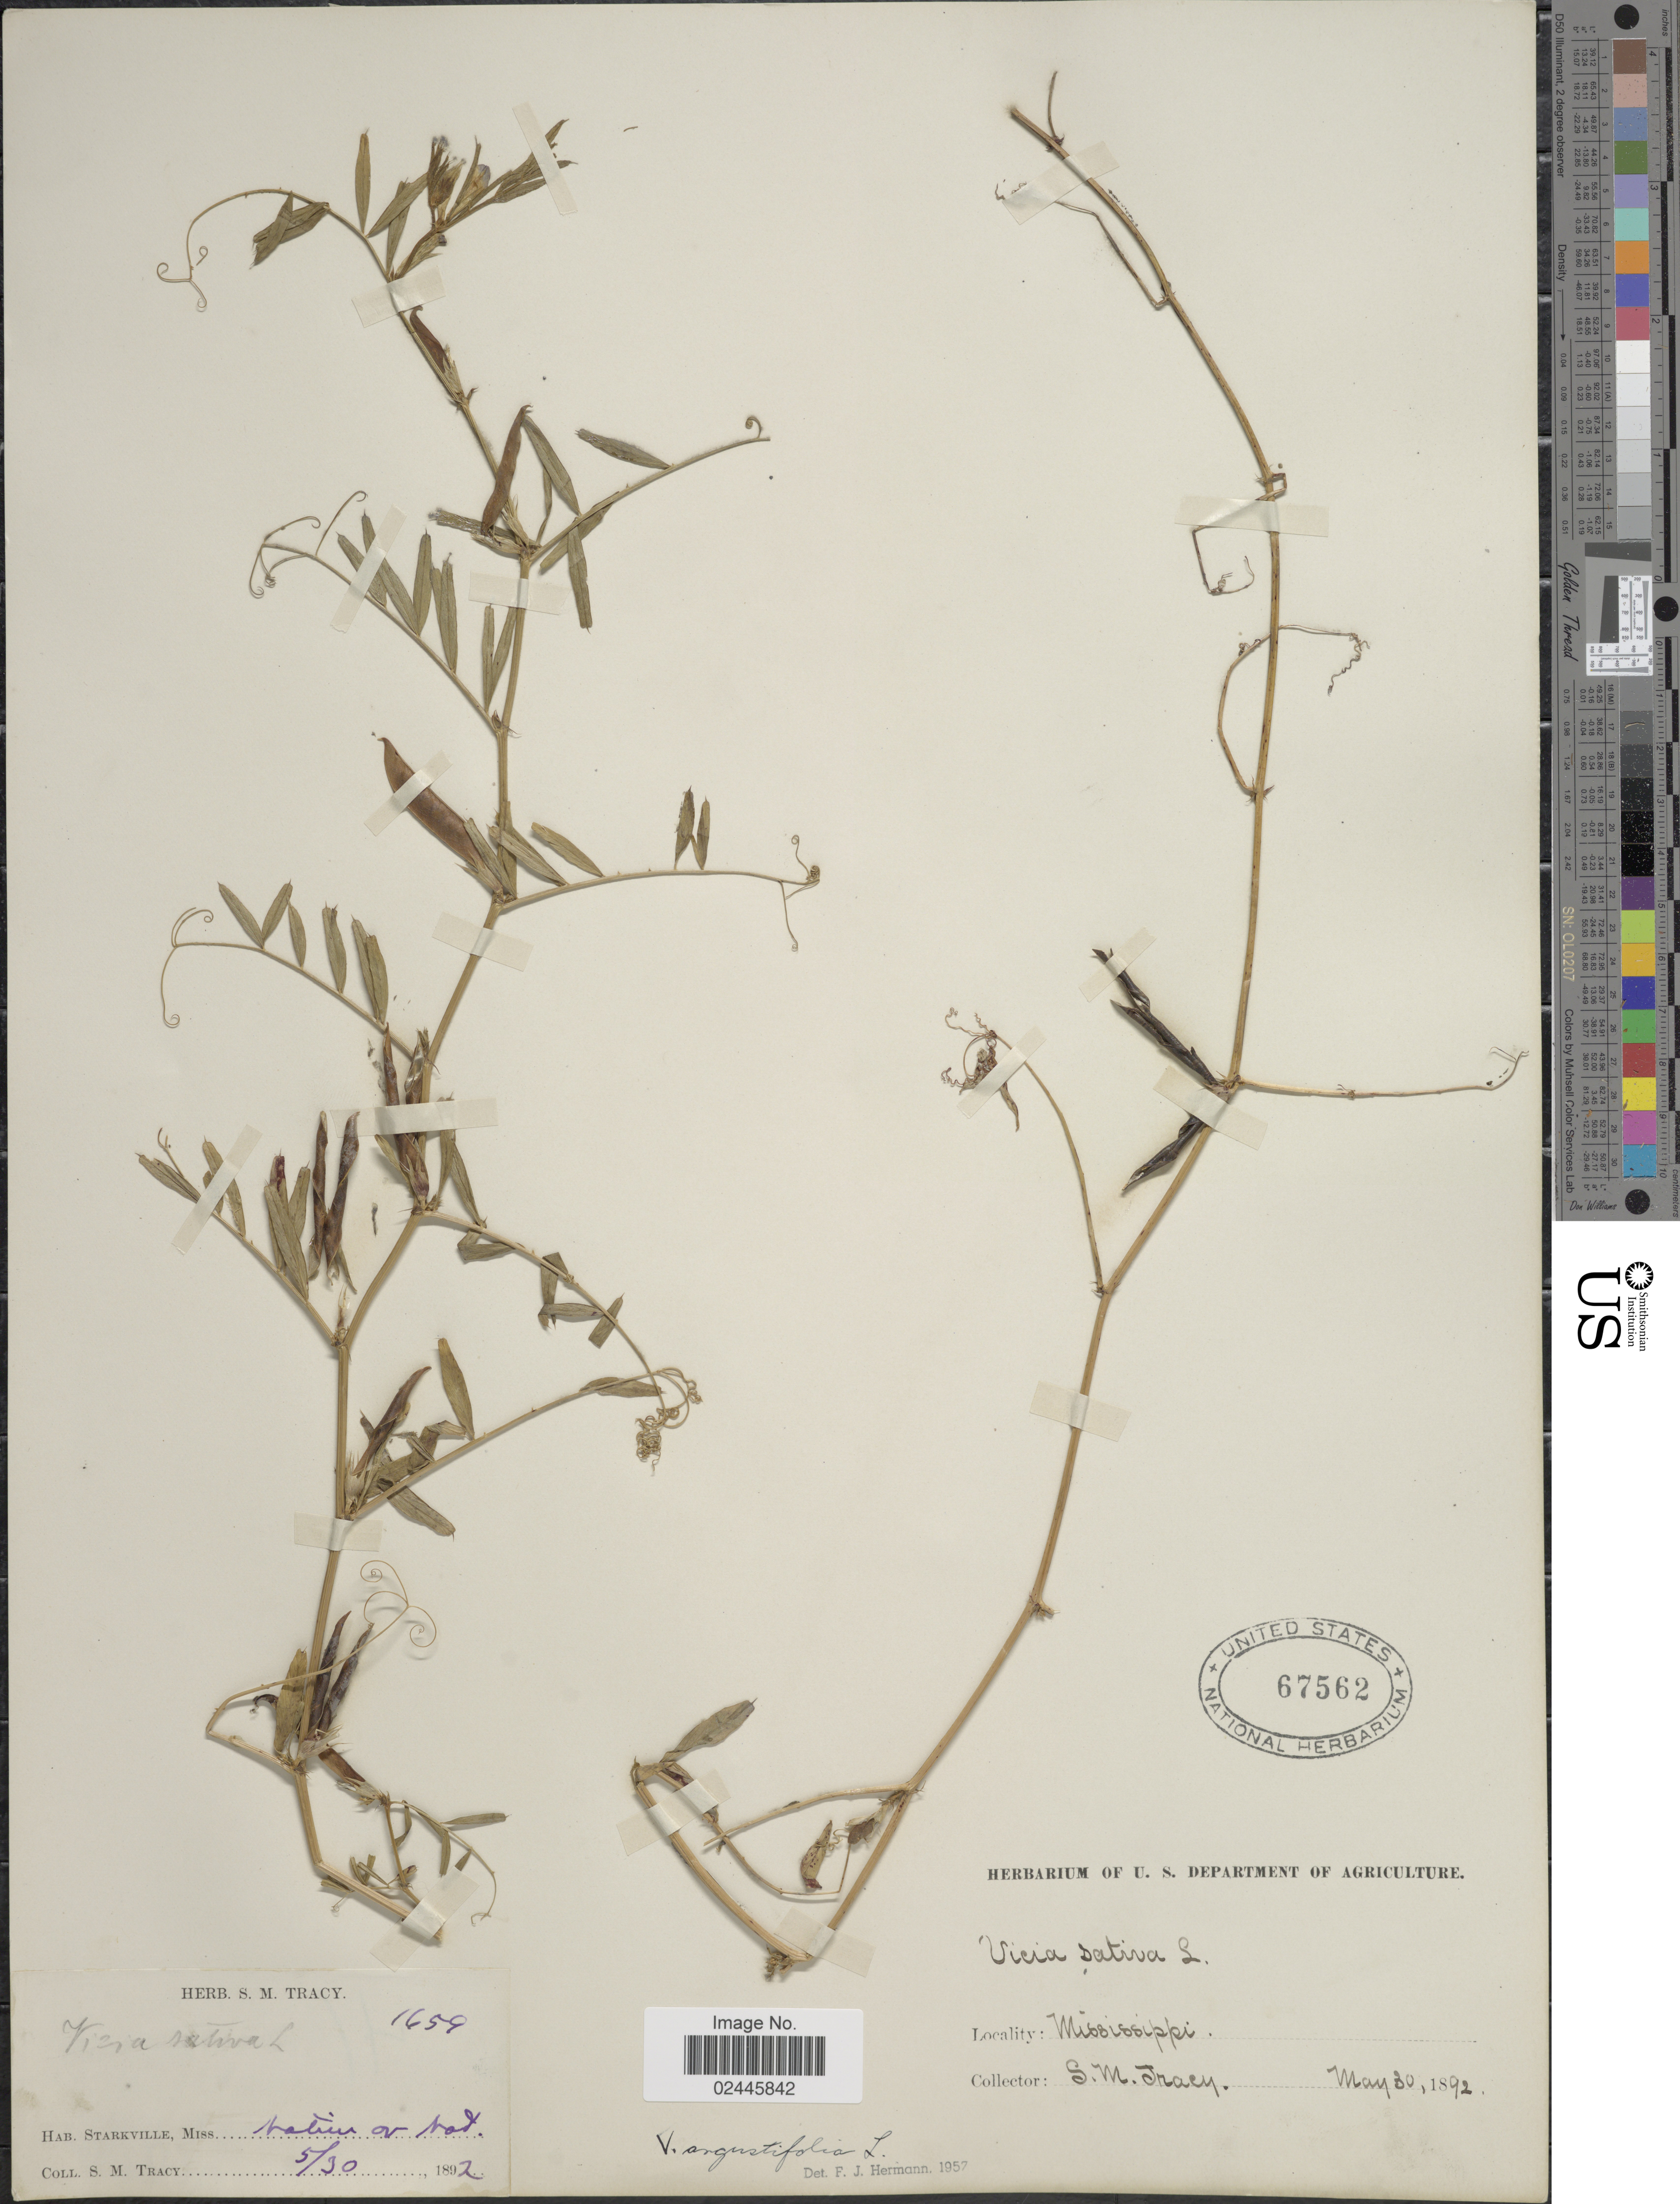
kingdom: Plantae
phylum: Tracheophyta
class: Magnoliopsida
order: Fabales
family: Fabaceae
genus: Vicia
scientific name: Vicia angustifolia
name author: L.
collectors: S. M. Tracy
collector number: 1659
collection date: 1892-05-30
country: United States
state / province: Mississippi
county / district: Oktibbeha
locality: Starkville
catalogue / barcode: US 67562